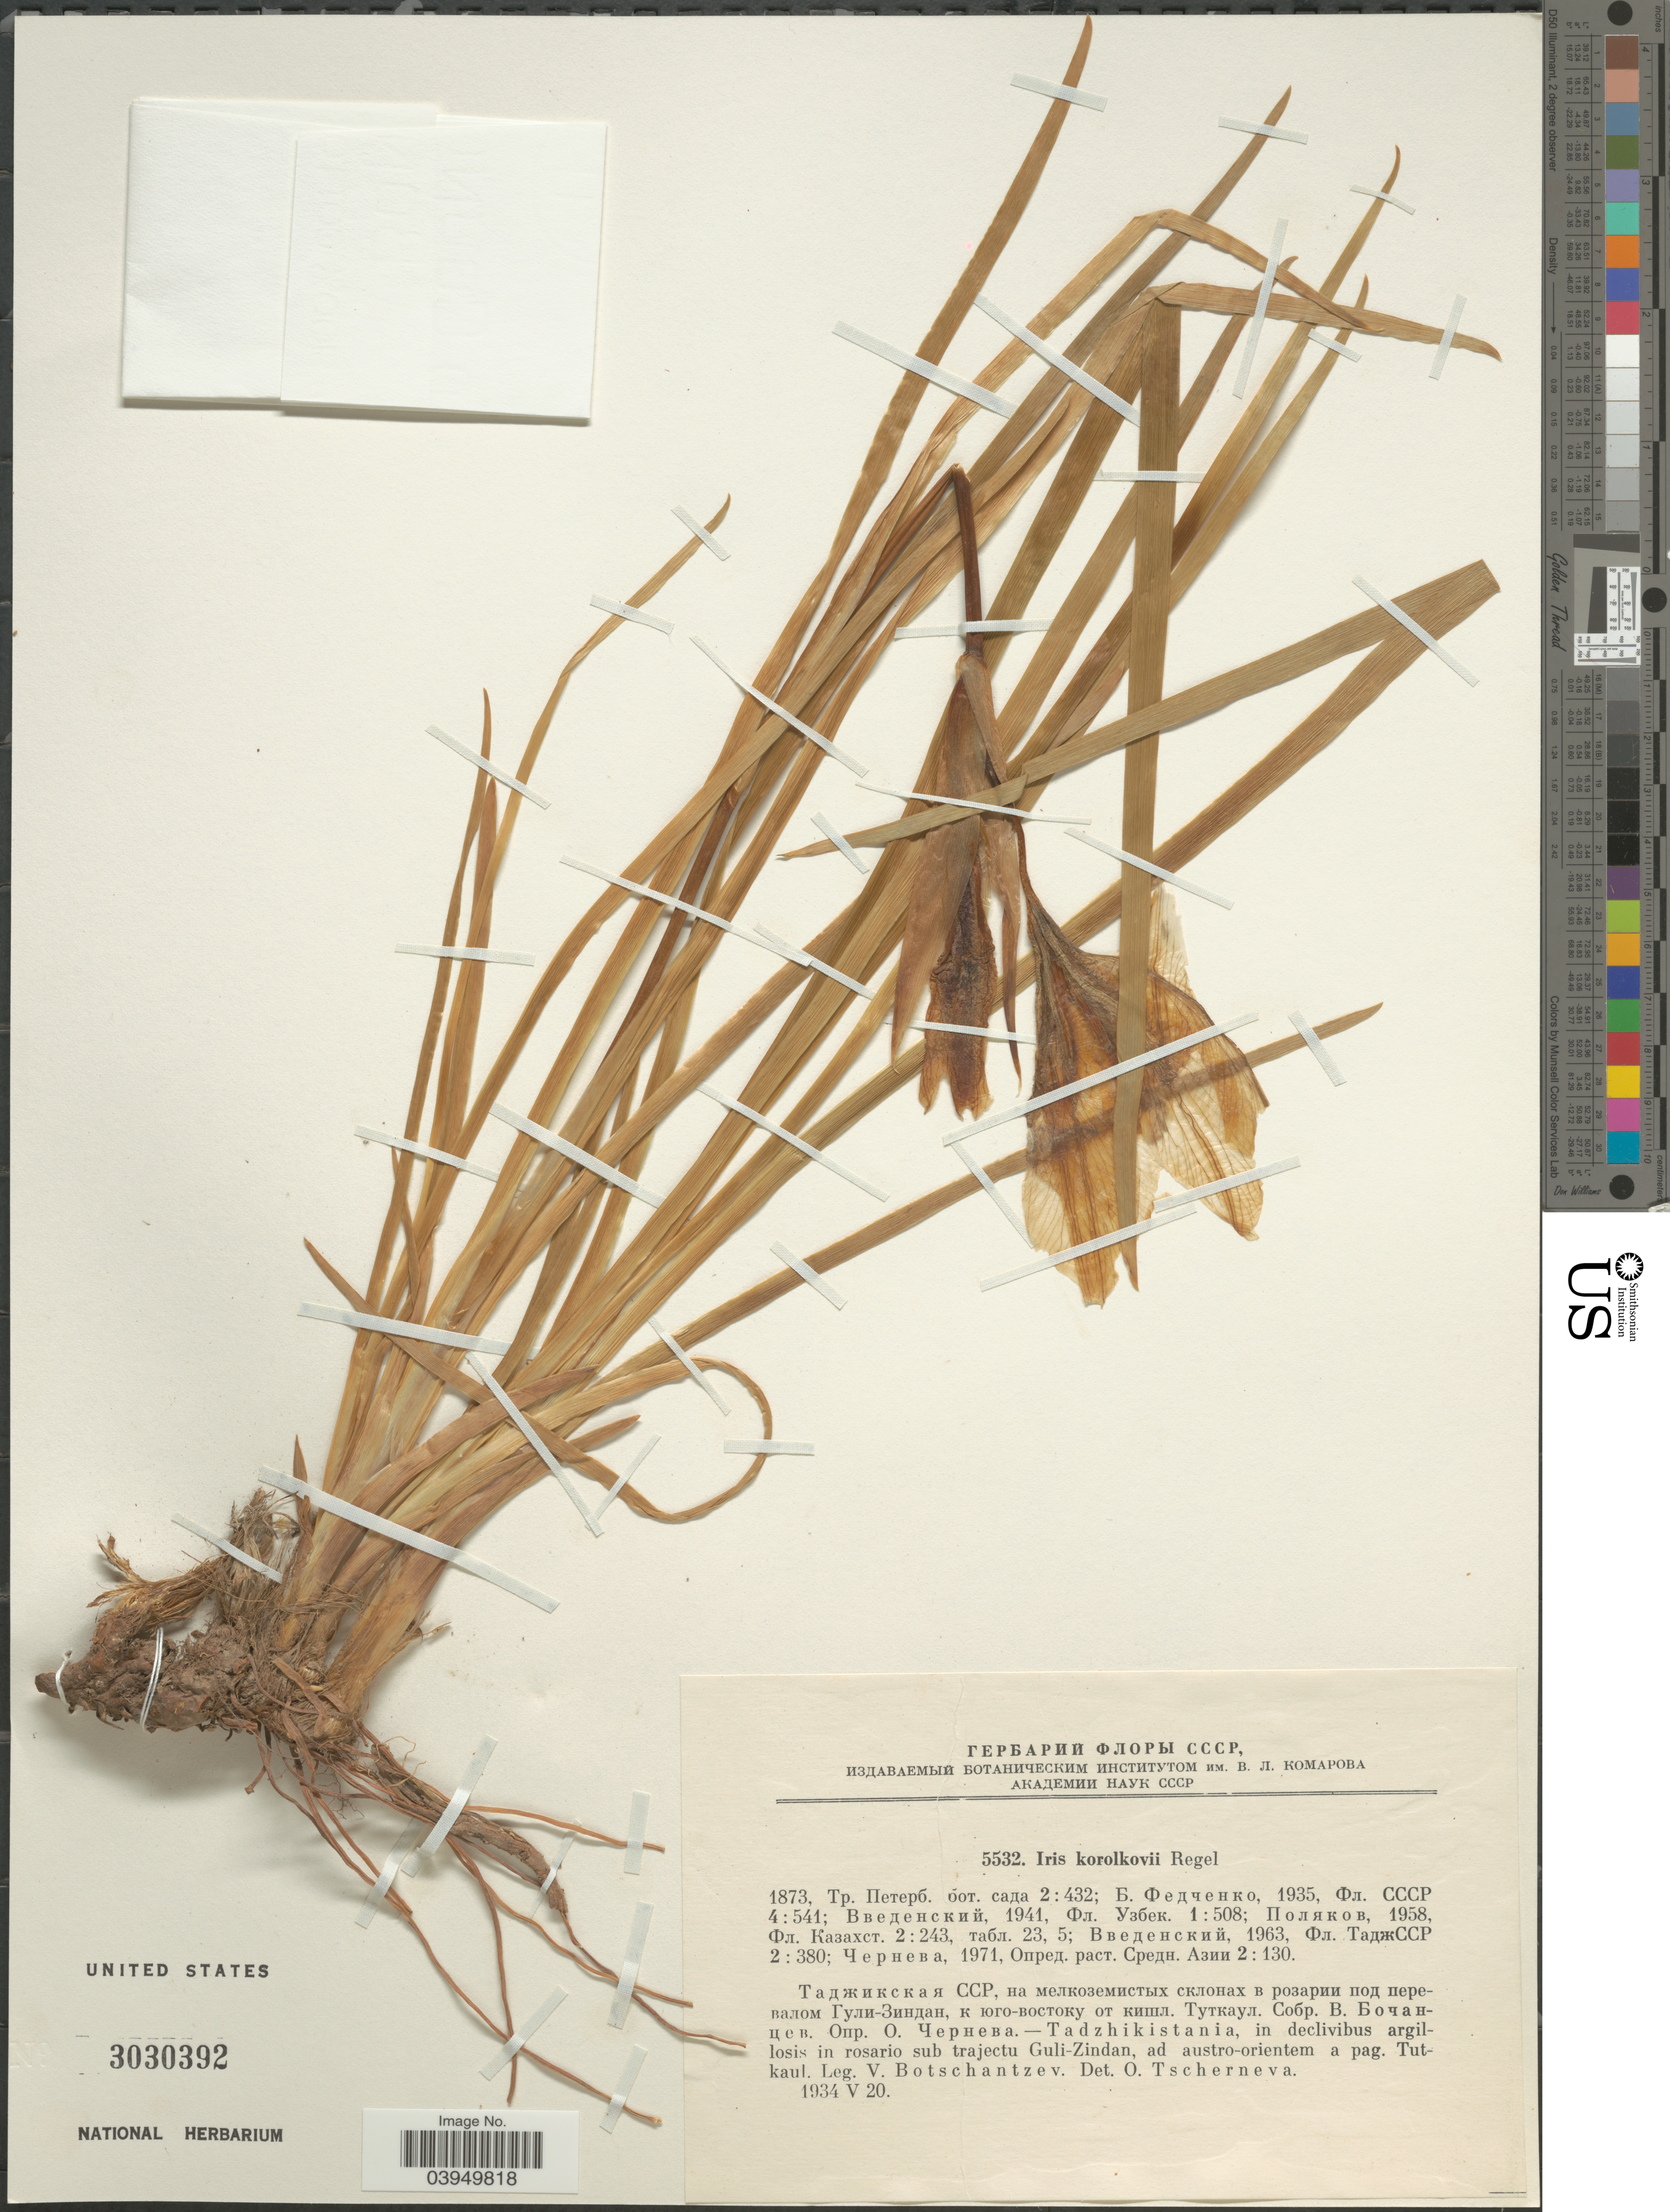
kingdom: Plantae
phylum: Tracheophyta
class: Liliopsida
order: Asparagales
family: Iridaceae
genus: Iris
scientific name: Iris korolkowii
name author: Regel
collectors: V. P. Botschantzev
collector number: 5532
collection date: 1934-05-20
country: Tajikistan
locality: Tadzhikistania, in declivibus argillosis in rosario sub trajectu Guli-Zindan, ad austro-orientem a pag. Tutkaul.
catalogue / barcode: US 3030392